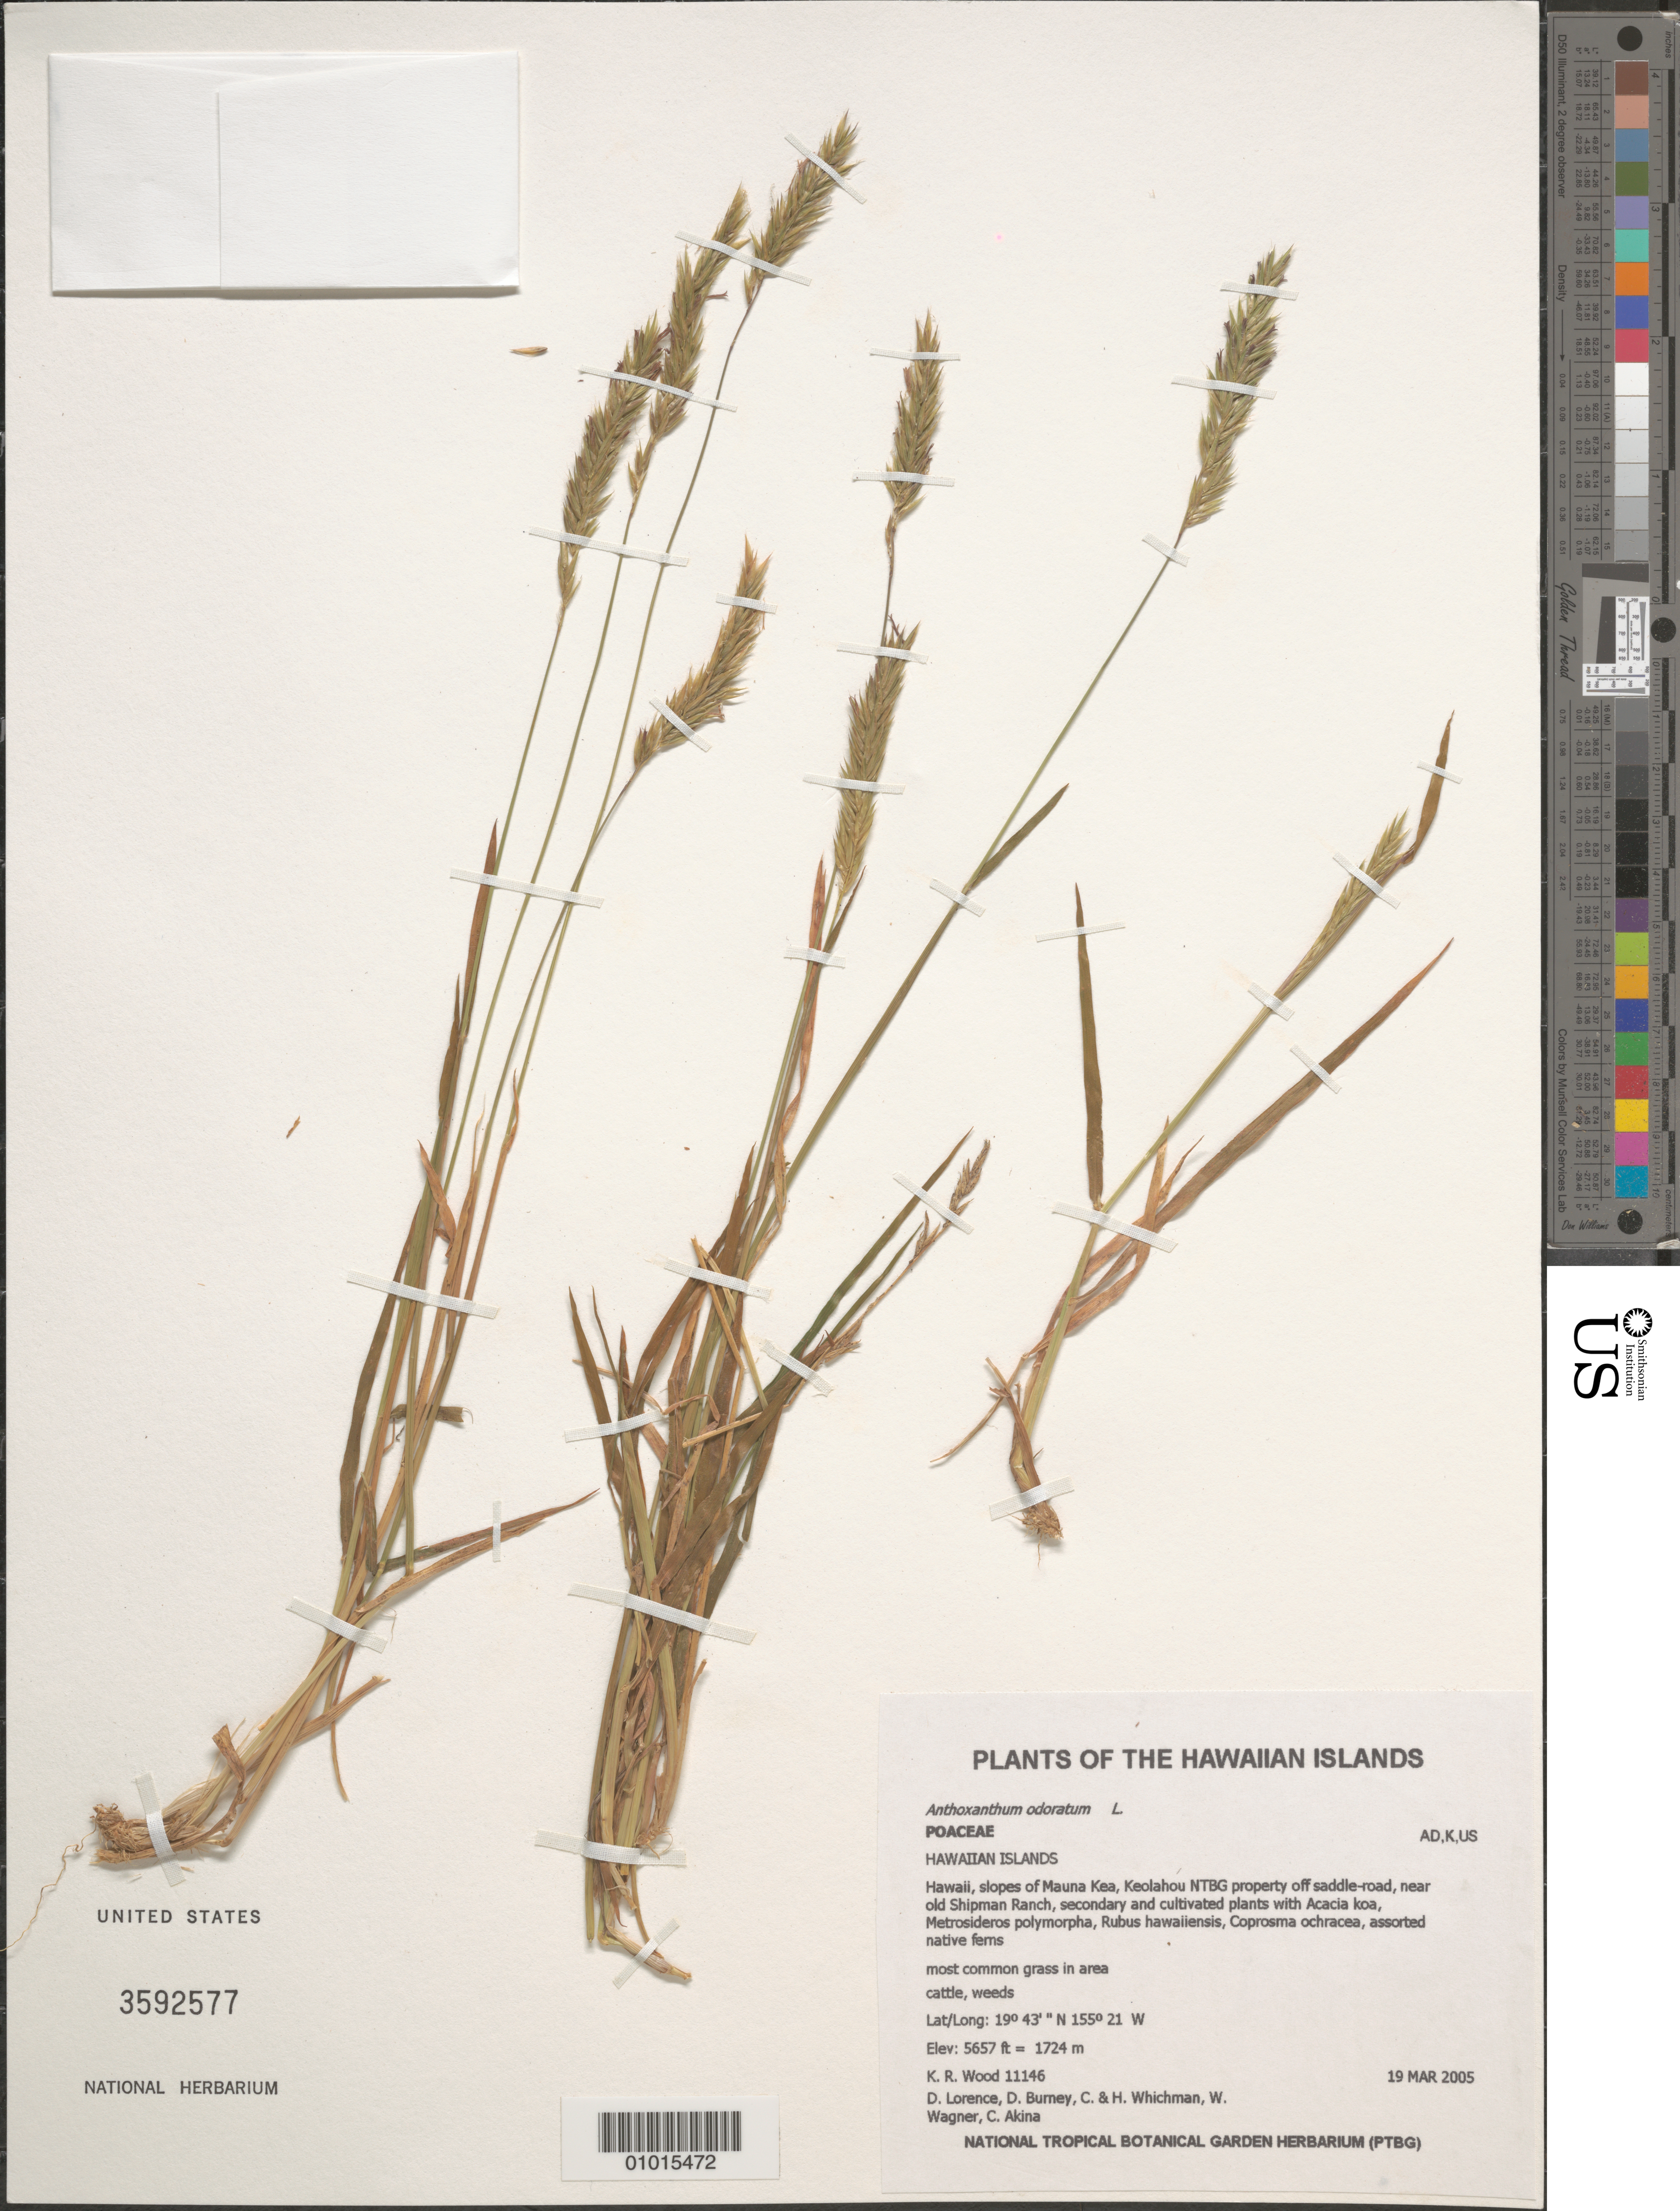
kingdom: Plantae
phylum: Tracheophyta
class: Liliopsida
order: Poales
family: Poaceae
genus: Anthoxanthum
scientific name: Anthoxanthum odoratum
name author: L.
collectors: K. R. Wood, D. Lorence, D. Burney, C. Whichman, H. Whichman, W. L. Wagner & C. Akina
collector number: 11146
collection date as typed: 19 Mar 2005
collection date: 2005-03-19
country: United States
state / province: Hawaii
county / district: Hawaii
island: Hawaii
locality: Slopes of Manua Kea, Keolahou NTBG property off saddle-road, near old Shipman Ranch.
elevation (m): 1724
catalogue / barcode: US 3592577